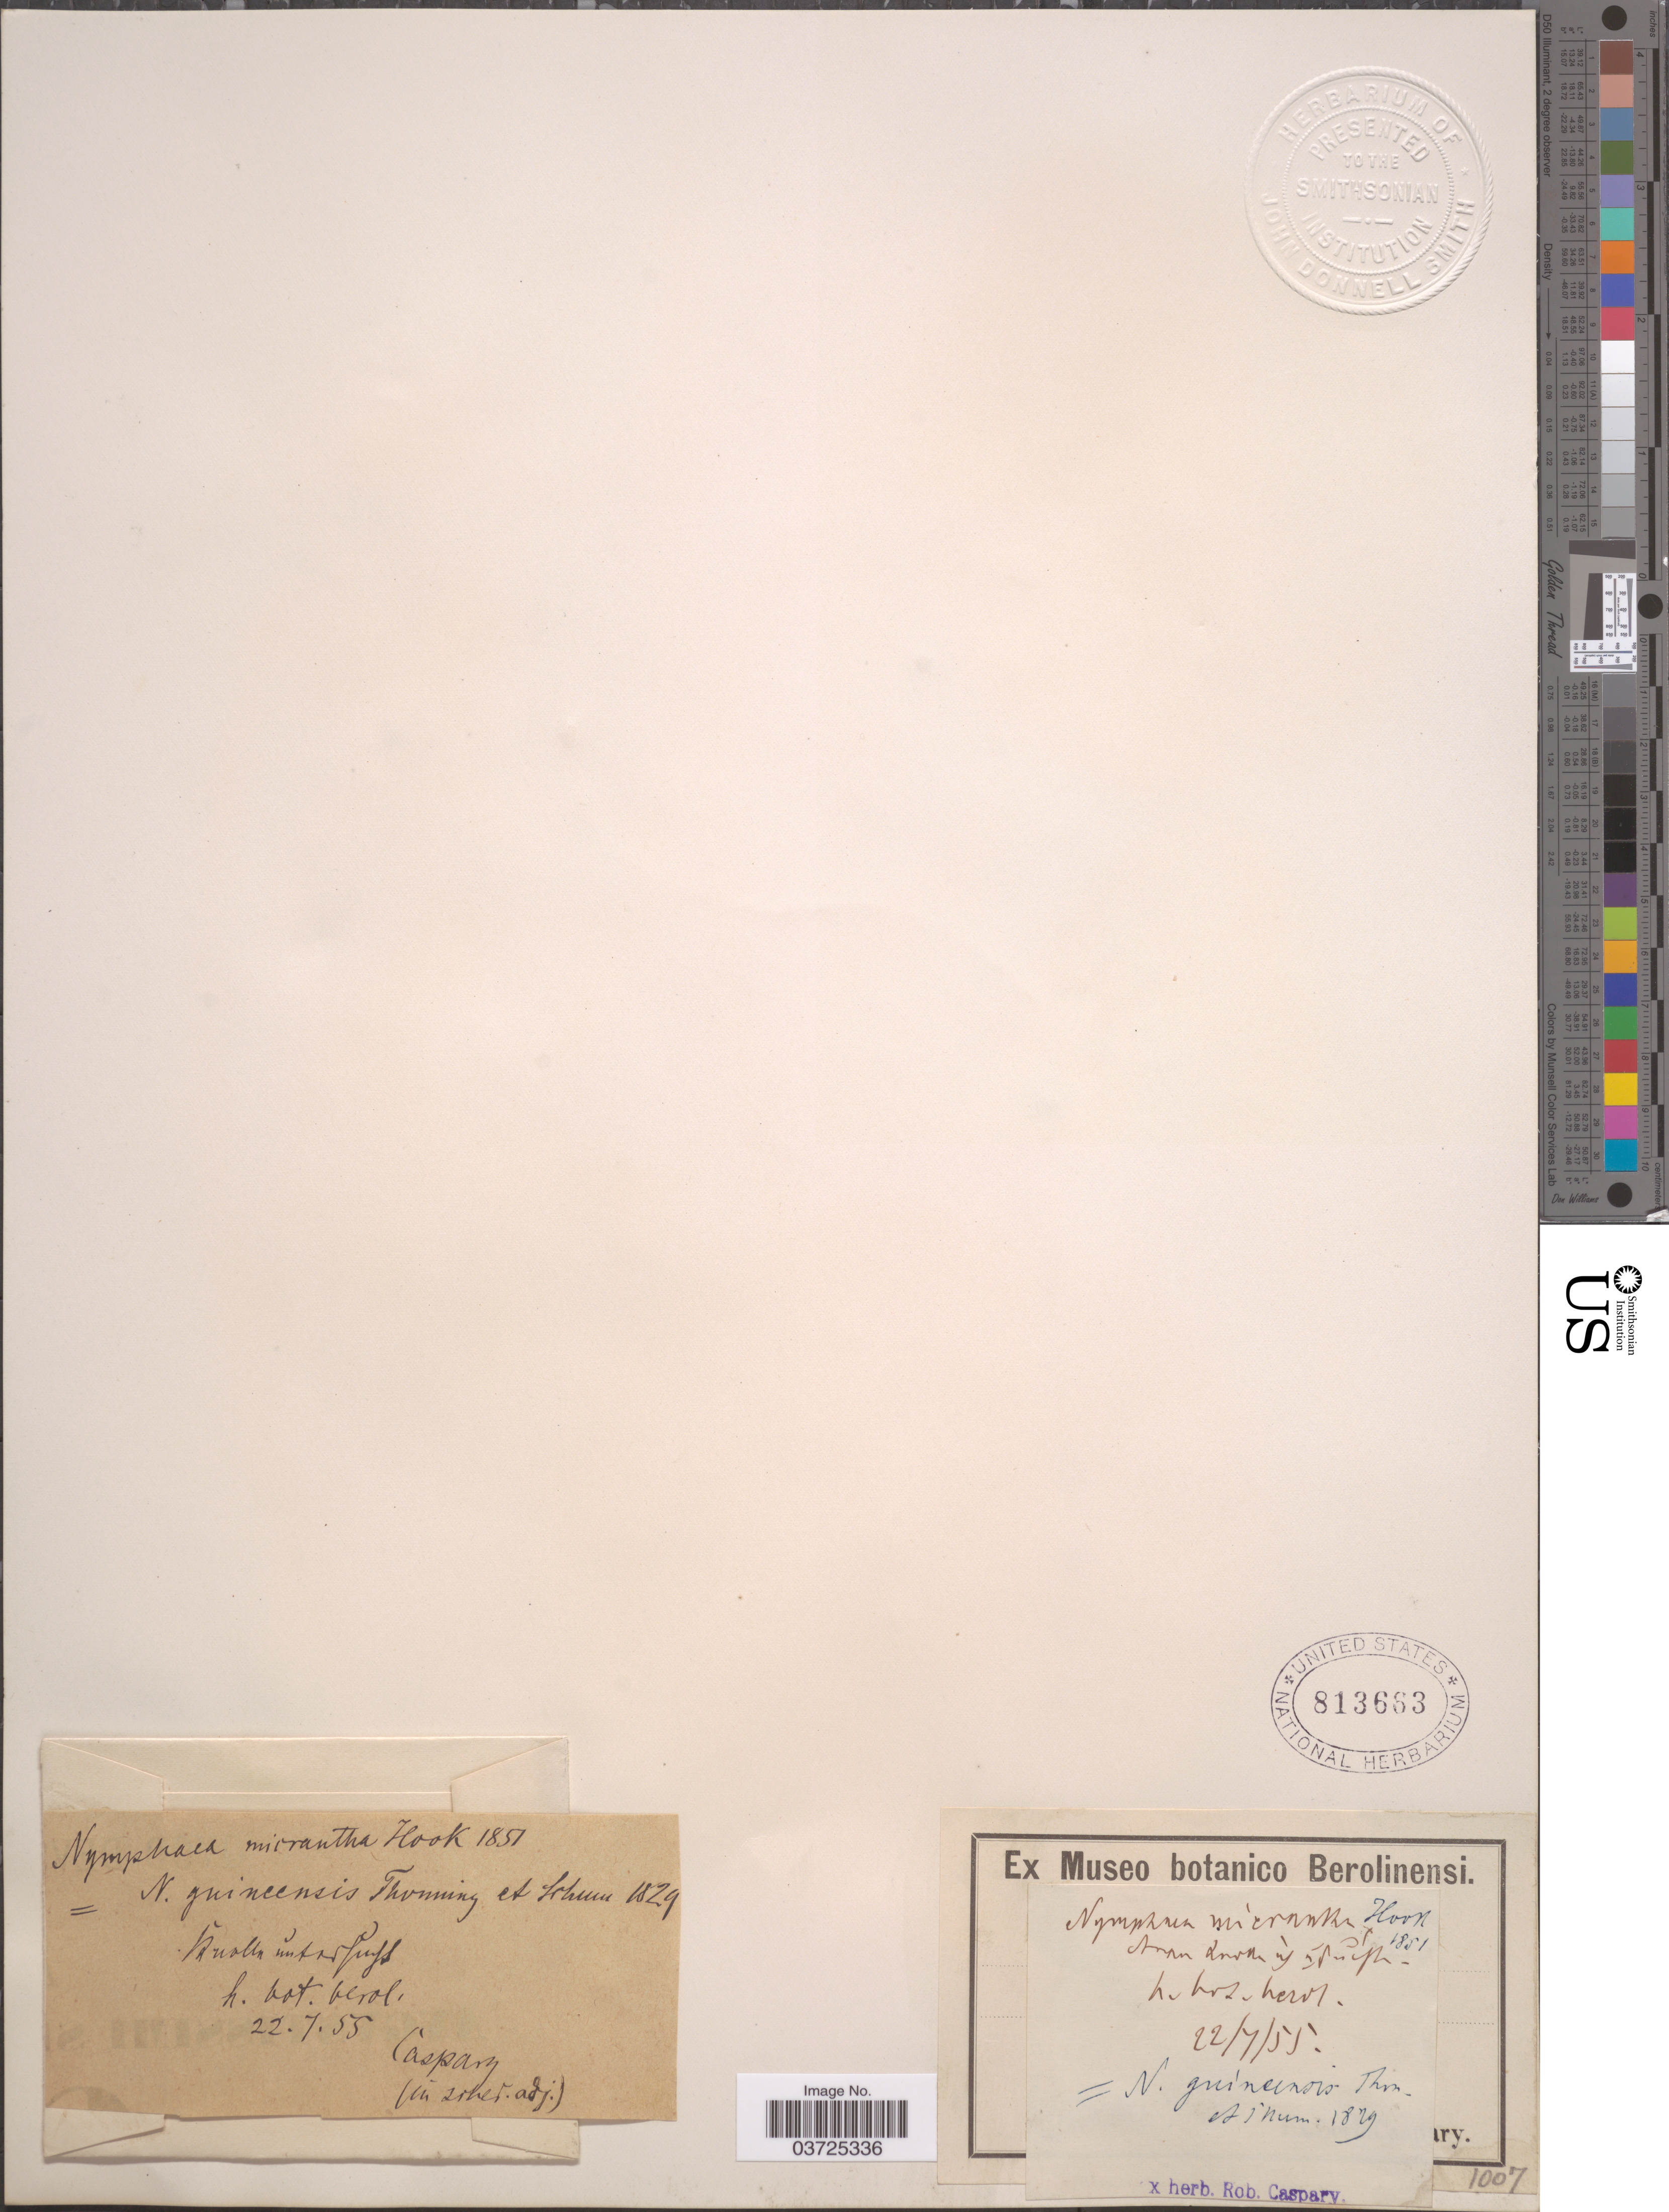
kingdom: Plantae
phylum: Tracheophyta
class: Magnoliopsida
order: Nymphaeales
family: Nymphaeaceae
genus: Nymphaea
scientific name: Nymphaea micrantha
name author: Guill. & Perr.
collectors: J. X. Caspary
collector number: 1007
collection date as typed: Transcribed d/m/y: 22/7/55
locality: H. bot. berol.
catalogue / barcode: US 813663